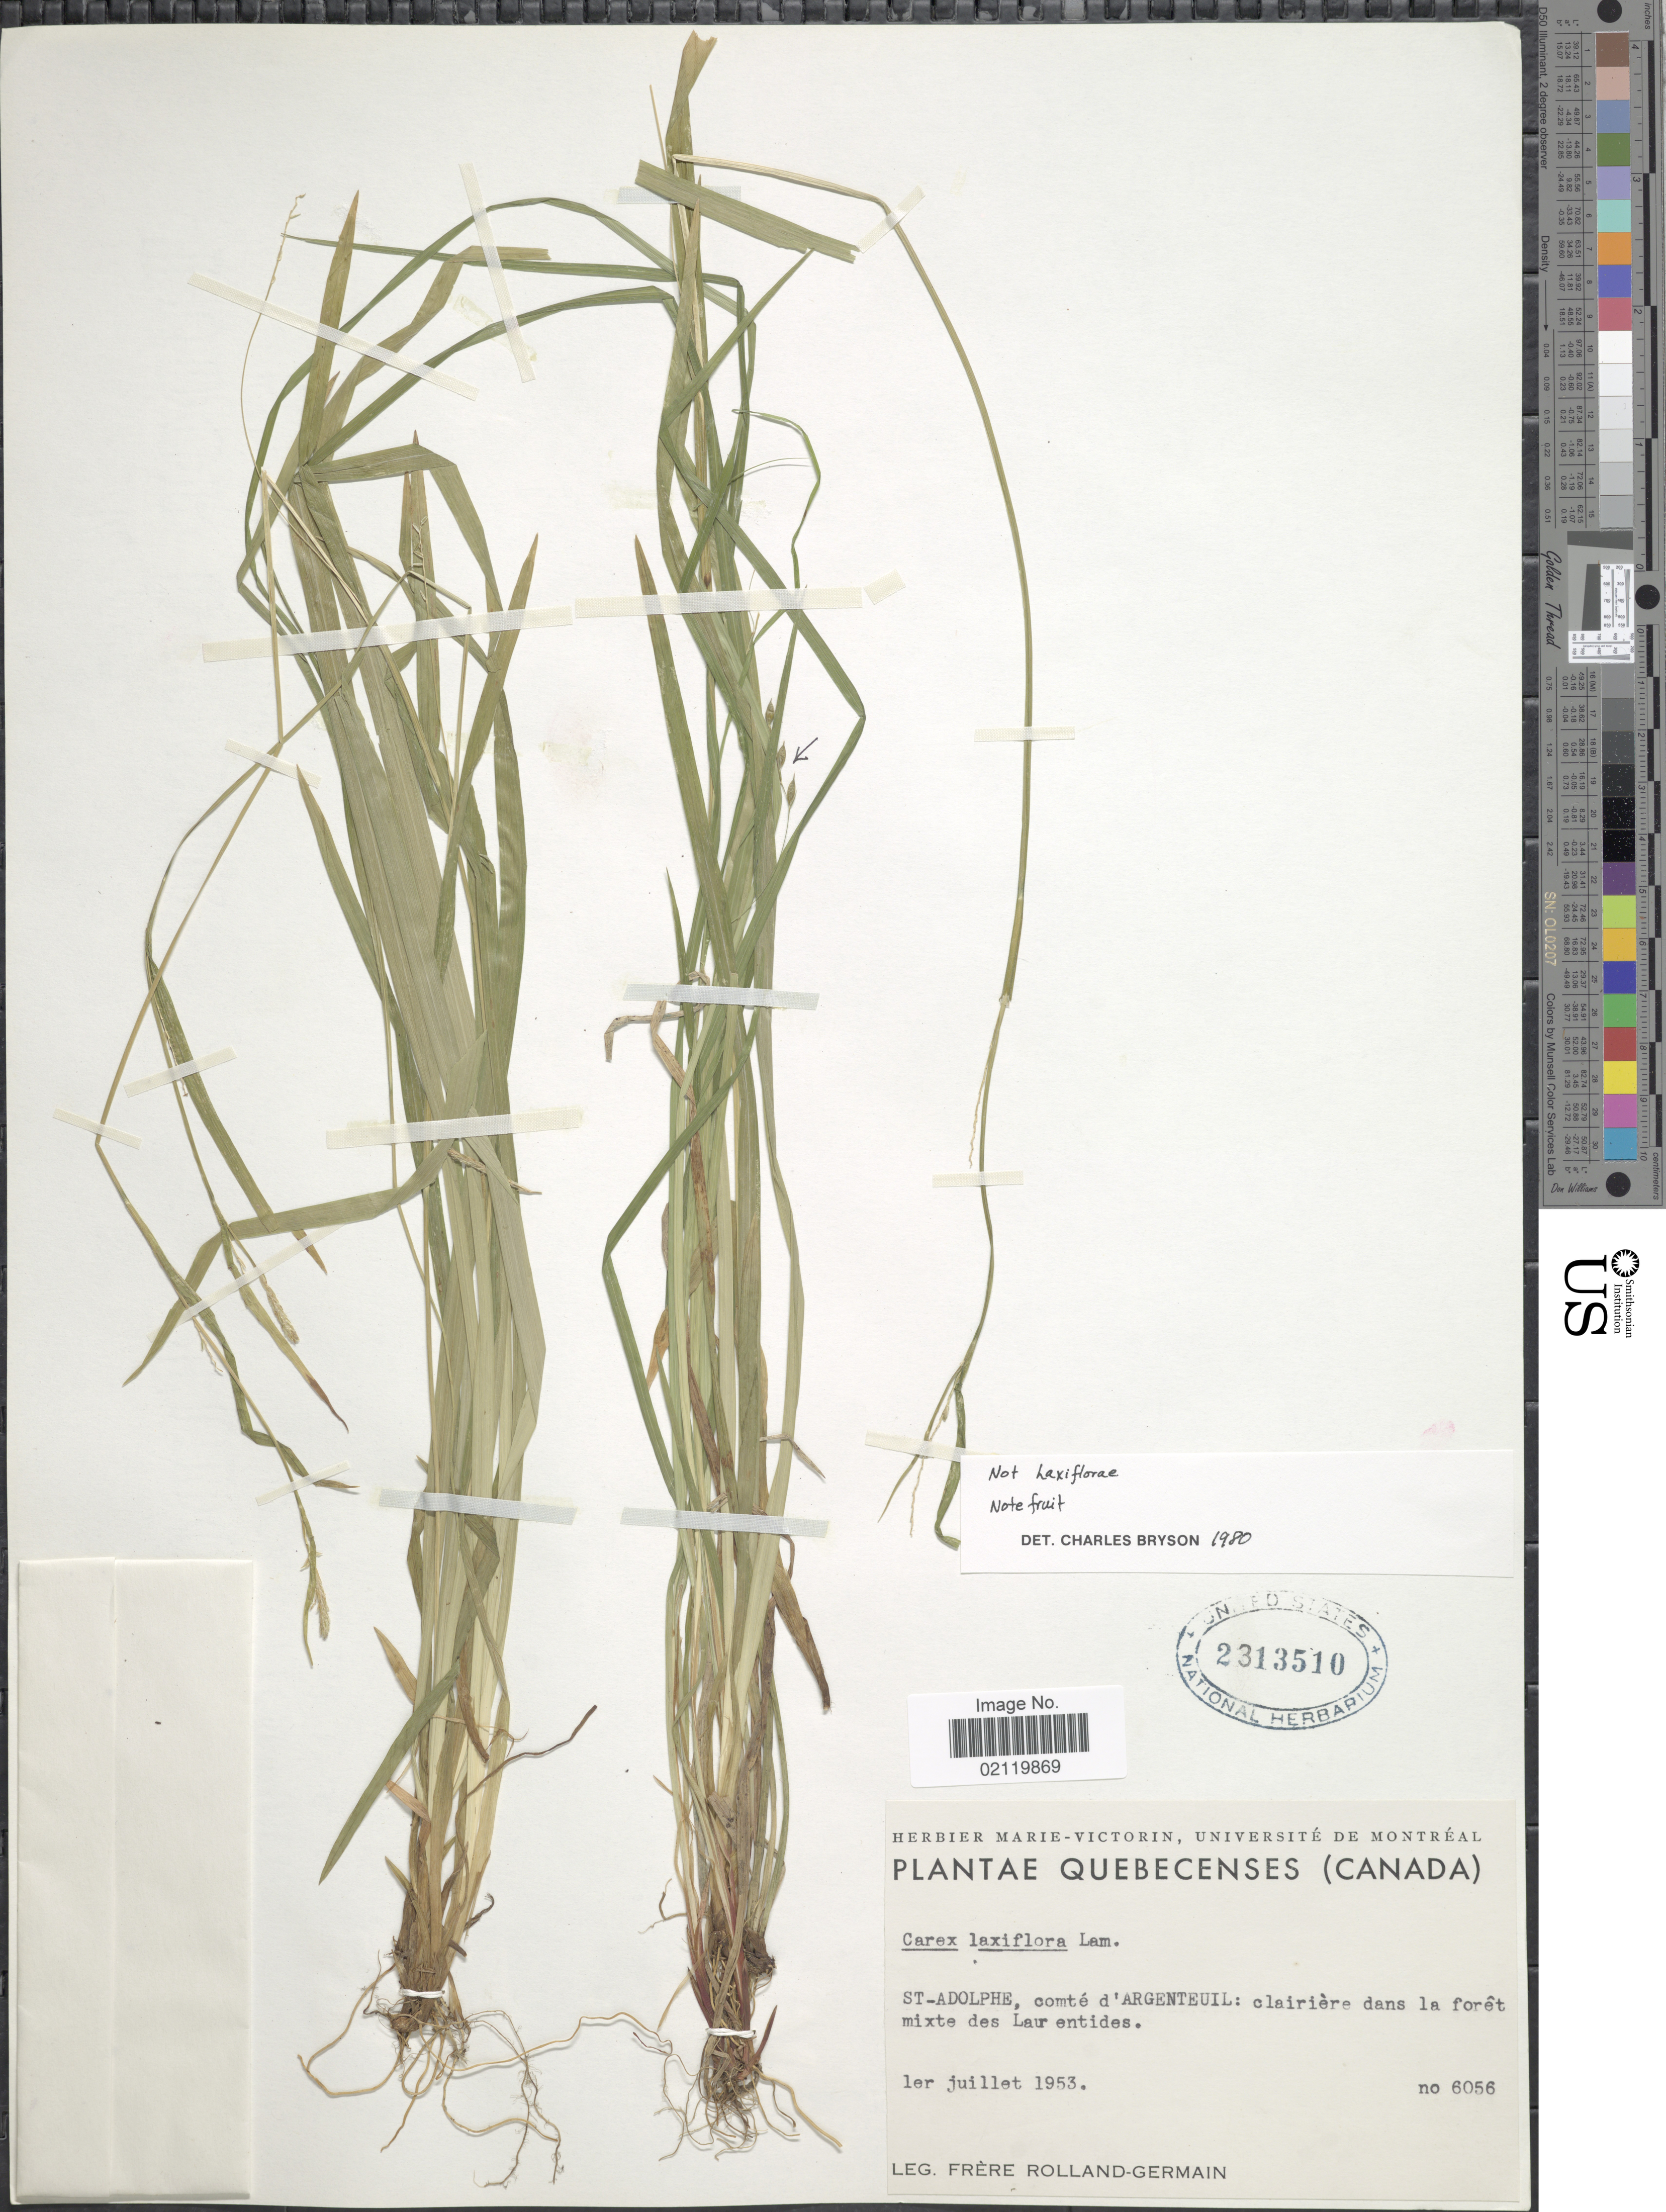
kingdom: Plantae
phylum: Tracheophyta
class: Liliopsida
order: Poales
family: Cyperaceae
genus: Carex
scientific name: Carex laxiflora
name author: Lam.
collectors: Rolland-Germain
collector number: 6056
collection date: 1953-07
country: Canada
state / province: Quebec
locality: St-Adolphe, comte d'Argenteuil: clairiere dans la foret mixte des Laur entides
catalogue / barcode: US 2313510